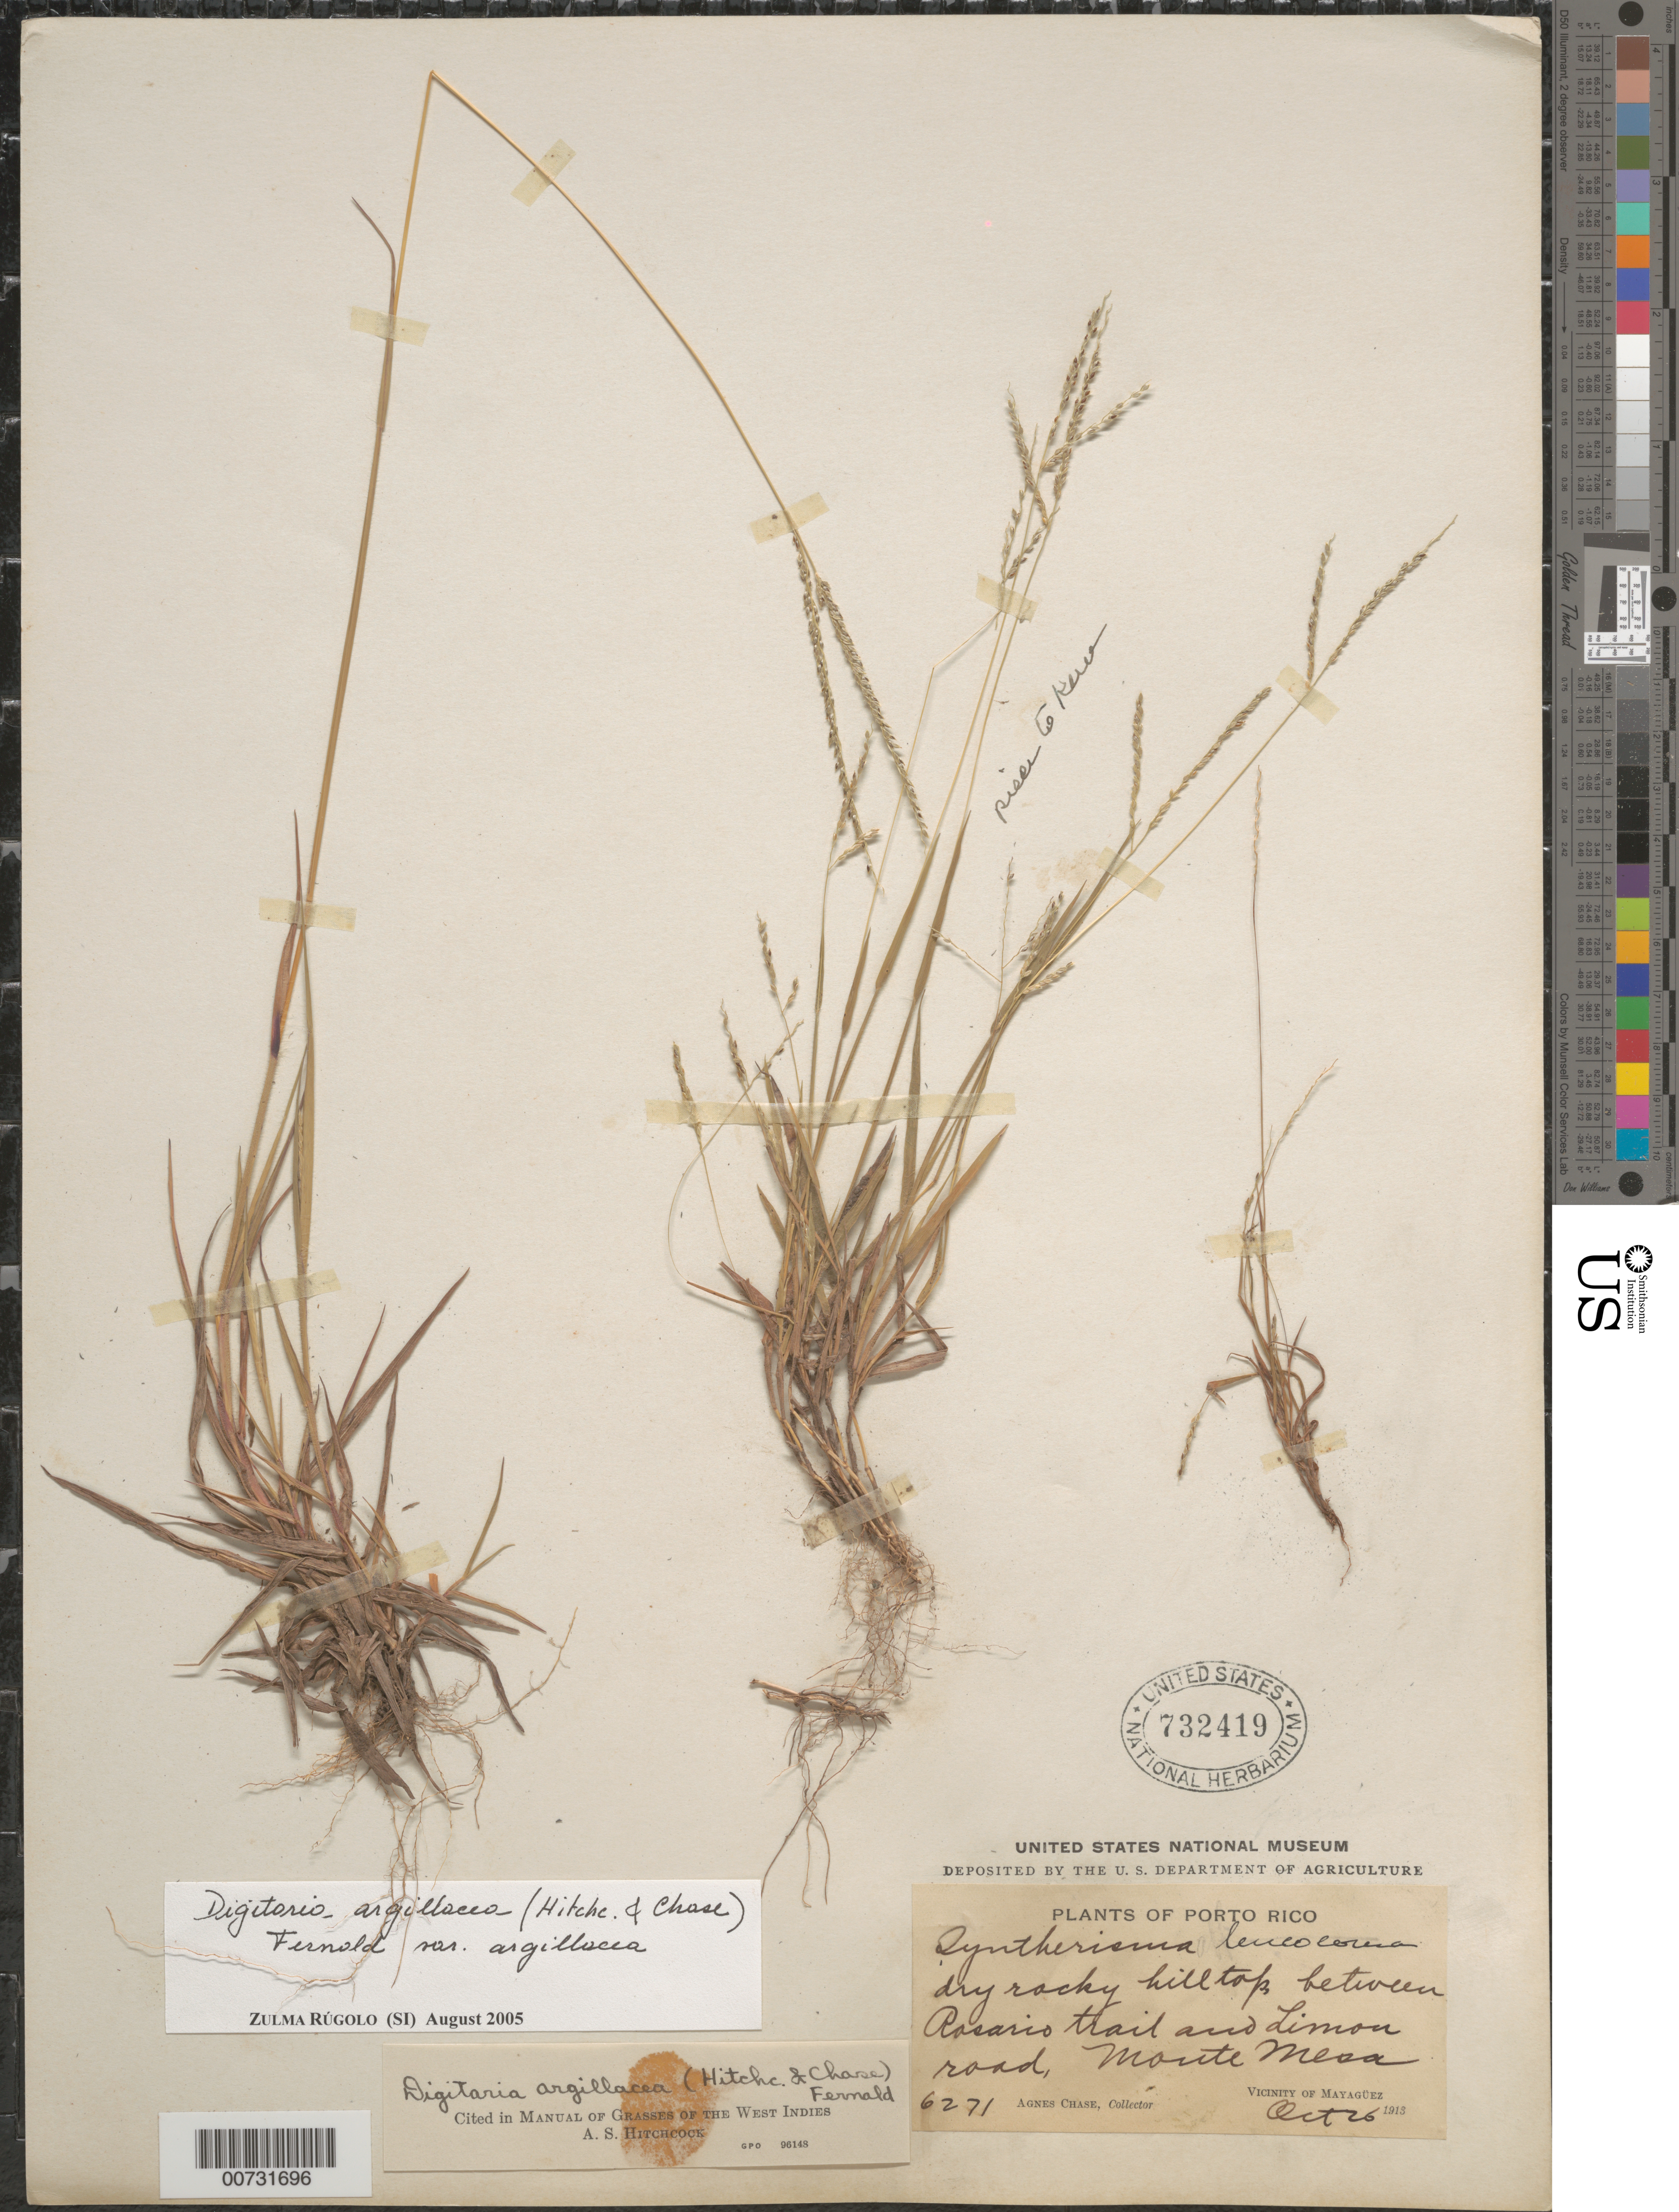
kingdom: Plantae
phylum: Tracheophyta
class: Liliopsida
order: Poales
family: Poaceae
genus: Digitaria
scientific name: Digitaria villosa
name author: (Walter) Pers.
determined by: Hitchcock, Albert S.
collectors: A. Chase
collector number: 6271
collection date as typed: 26 Oct 1913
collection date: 1913-10-26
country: Puerto Rico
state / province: Mayagüez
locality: Monte Mesa, Btw Rosario trail and Limon Road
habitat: Dry rocky hilltop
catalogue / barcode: US 732419